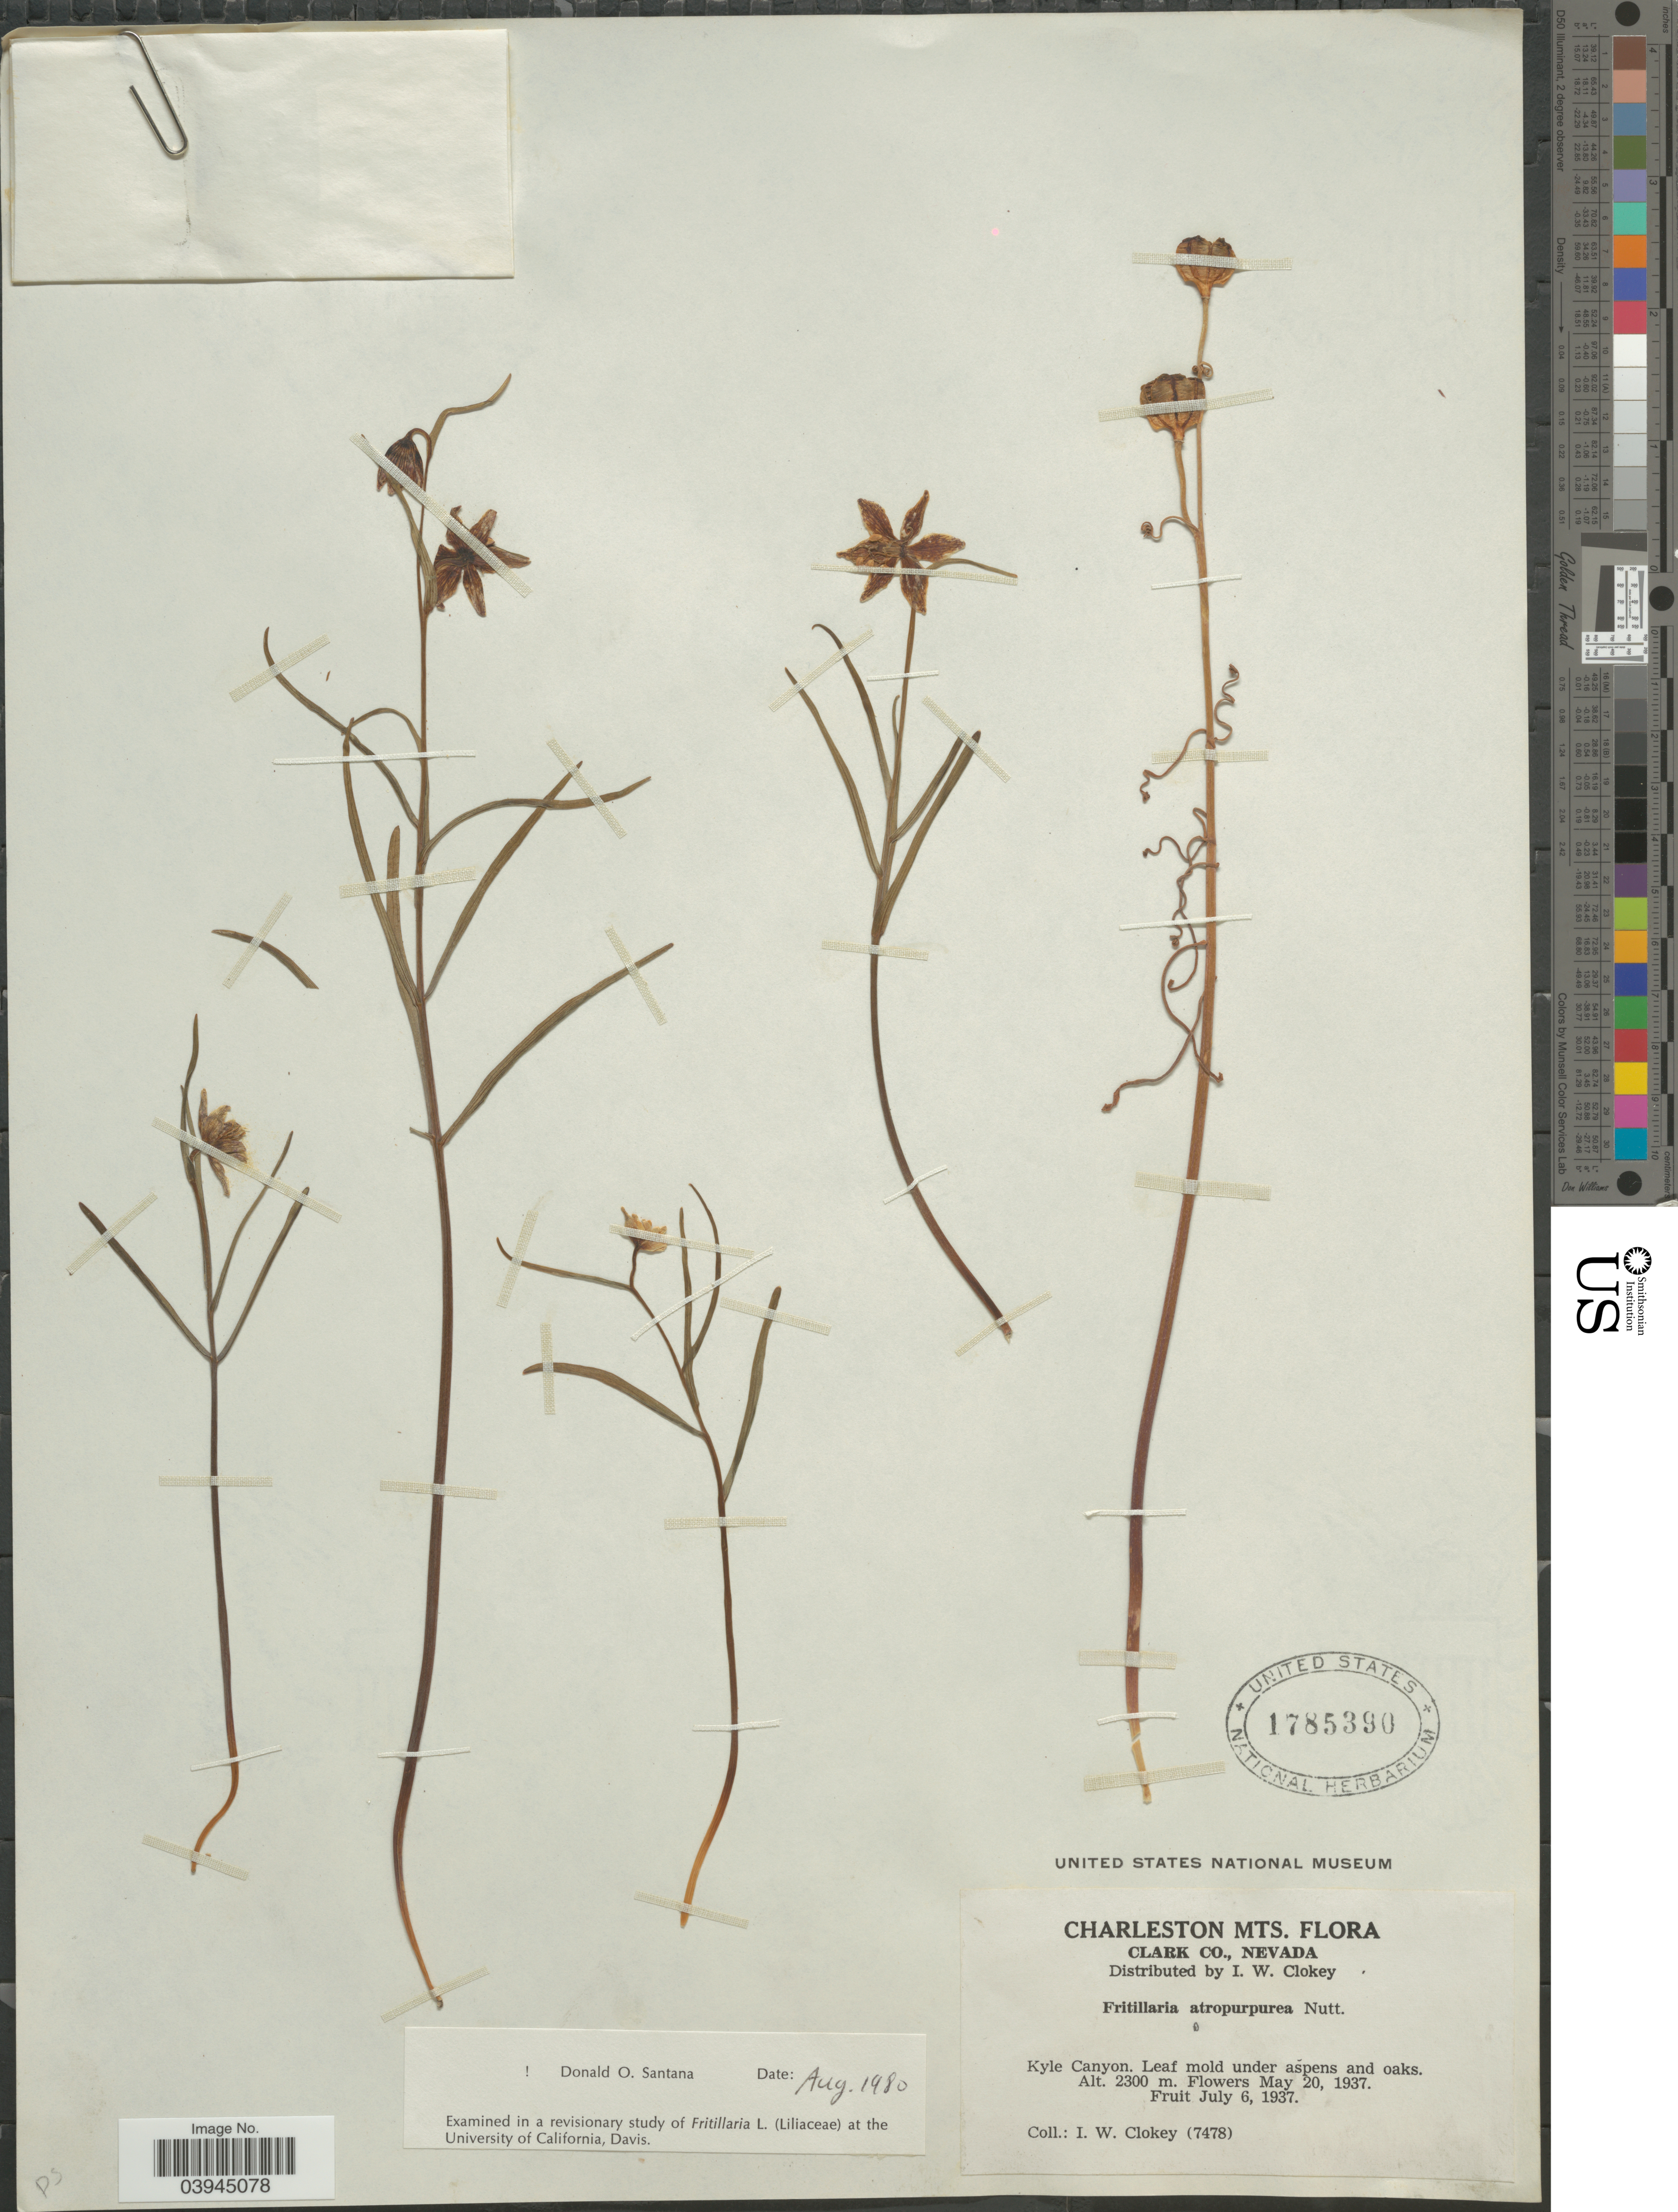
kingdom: Plantae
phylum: Tracheophyta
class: Liliopsida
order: Liliales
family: Liliaceae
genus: Fritillaria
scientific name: Fritillaria atropurpurea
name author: Nutt.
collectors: I. W. Clokey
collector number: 7478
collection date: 1937-05-20/1937-07-06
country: United States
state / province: Nevada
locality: Charleston Mts. Clark Co. Kyle Canyon.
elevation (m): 2300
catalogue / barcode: US 1785390